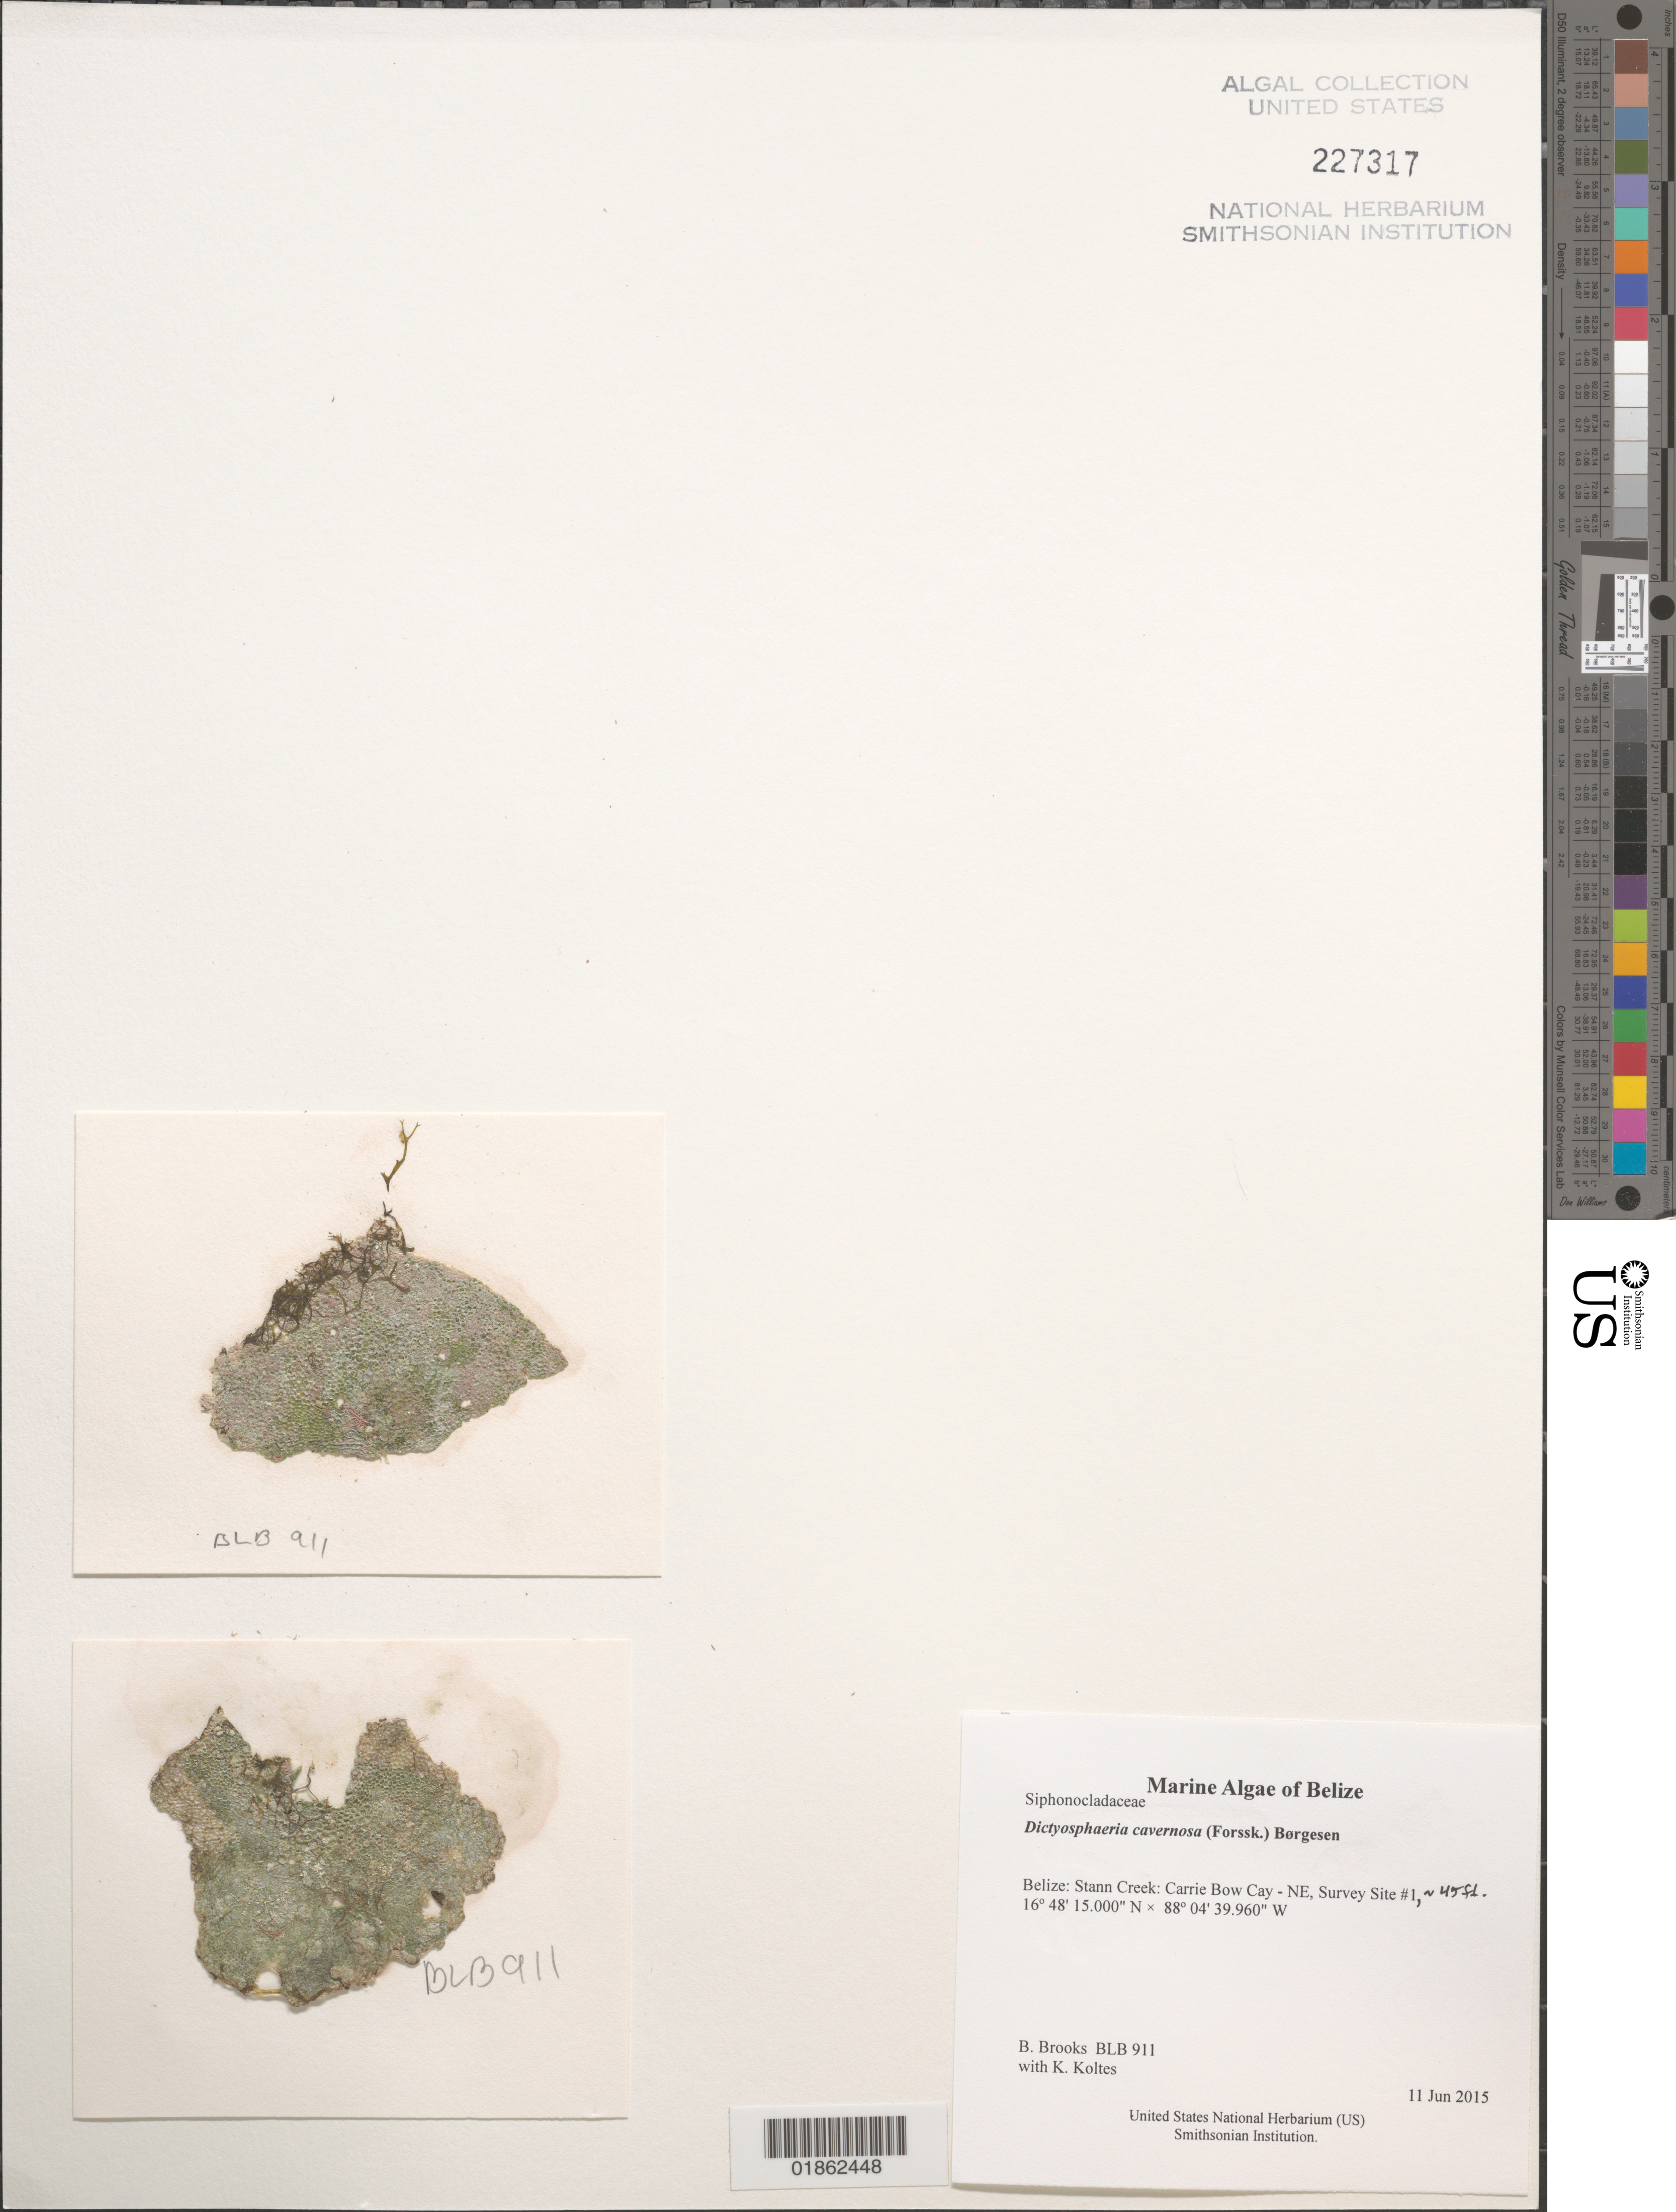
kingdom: Plantae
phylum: Chlorophyta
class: Ulvophyceae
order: Siphonocladales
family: Siphonocladaceae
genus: Dictyosphaeria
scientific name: Dictyosphaeria cavernosa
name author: (Forssk.) Børgesen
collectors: B. Brooks & K. Koltes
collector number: BLB 911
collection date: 2015-06-11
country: Belize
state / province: Stann Creek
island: Carrie Bow Cay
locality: Carrie Bow Cay - NE, Survey Site #1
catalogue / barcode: US 227317